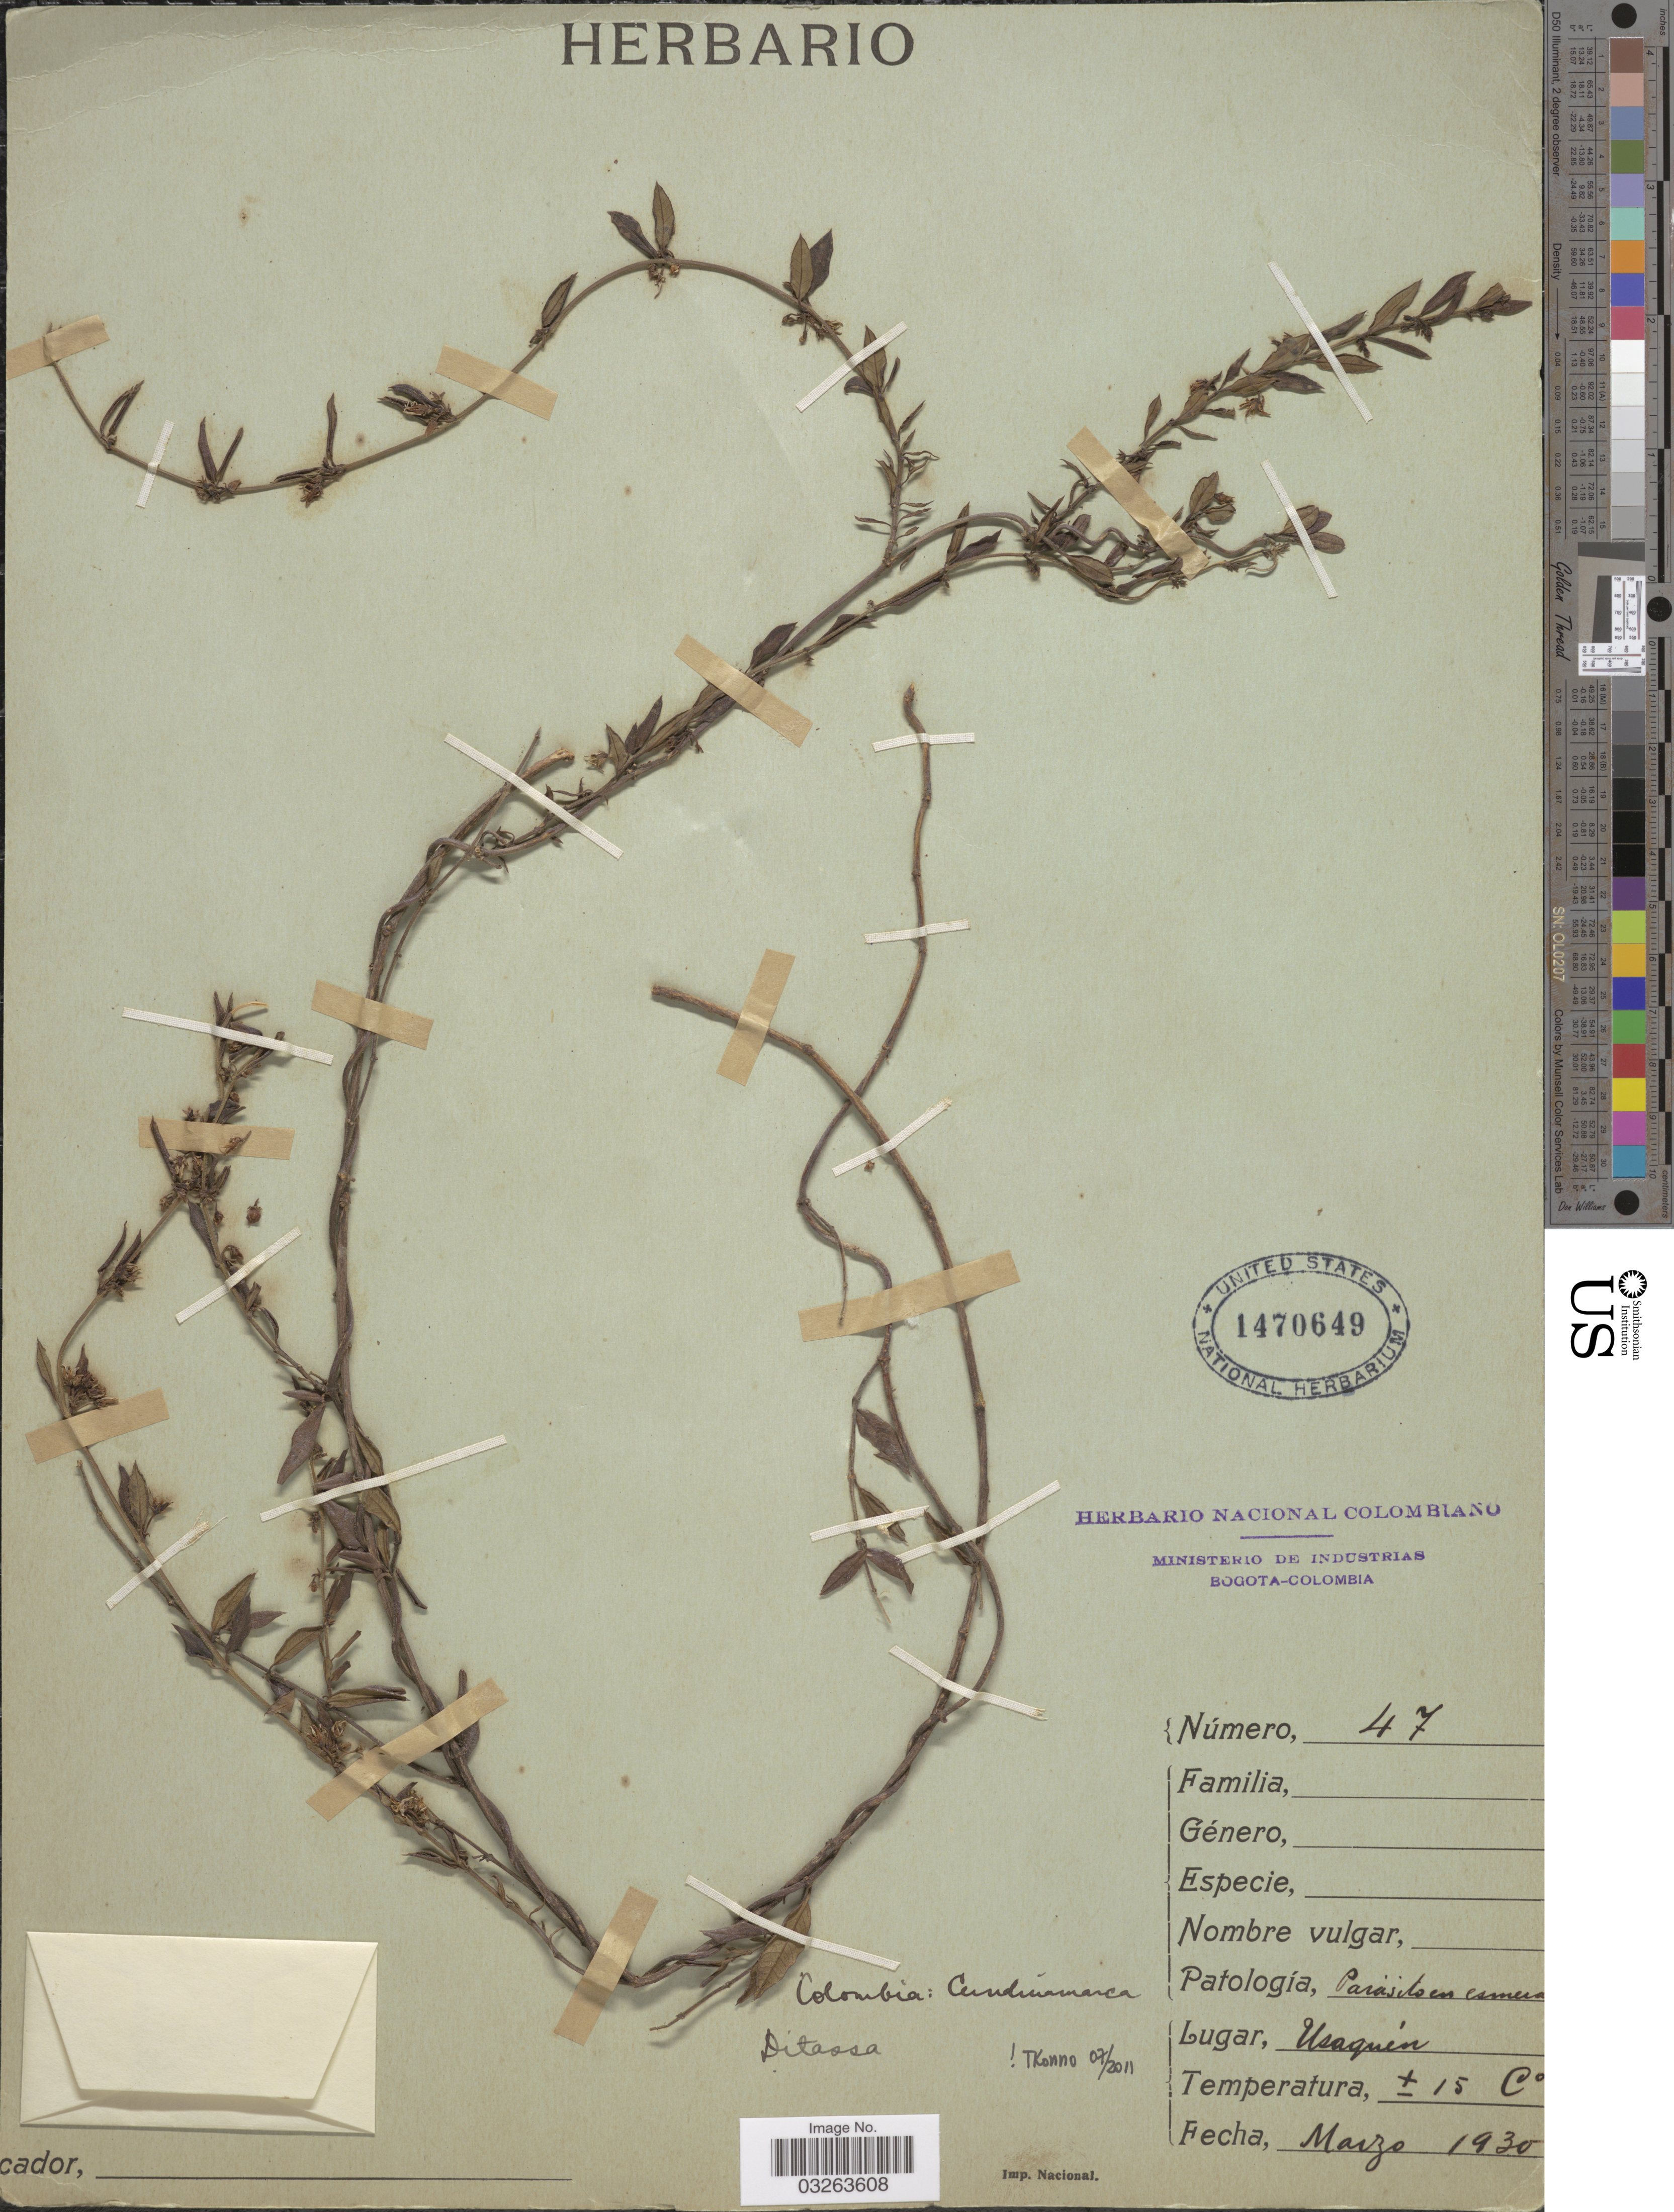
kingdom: Plantae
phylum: Tracheophyta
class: Magnoliopsida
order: Gentianales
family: Apocynaceae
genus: Ditassa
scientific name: Ditassa sp.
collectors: ex Herb. Nacional de Colombiano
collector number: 47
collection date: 1930-03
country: Colombia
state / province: Cundinamarca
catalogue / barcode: US 1470649